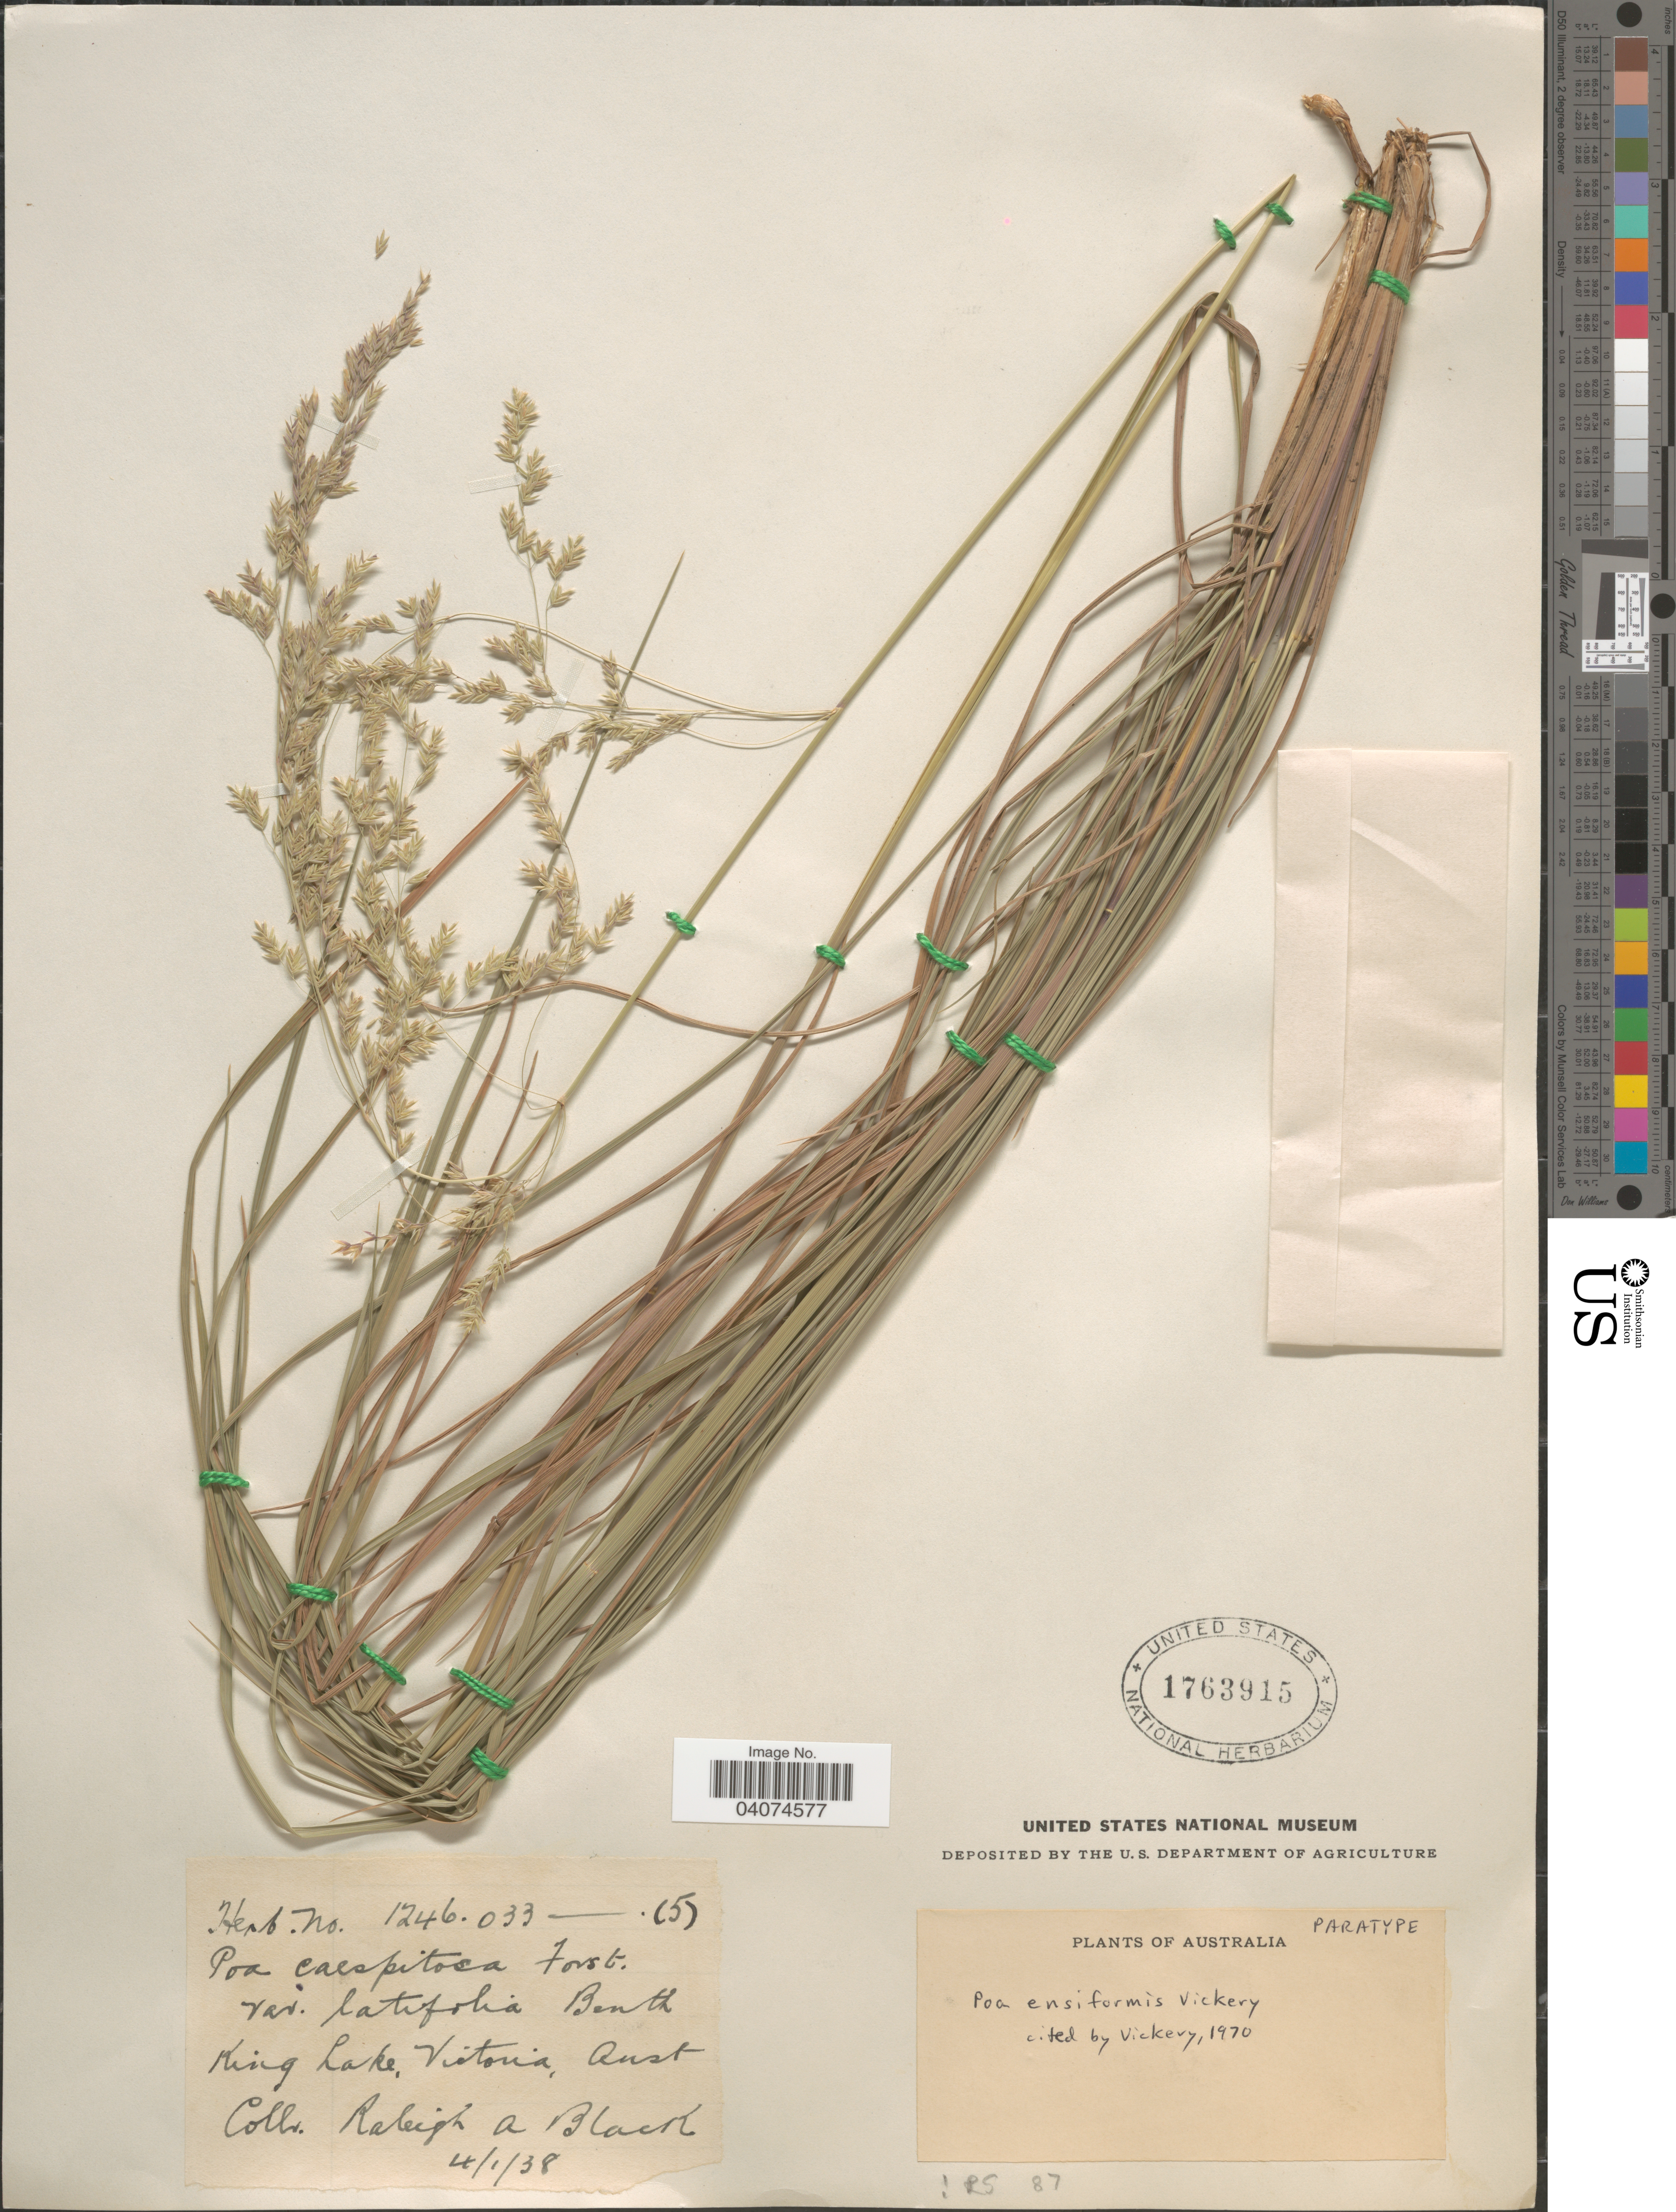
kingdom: Plantae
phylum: Tracheophyta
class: Liliopsida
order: Poales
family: Poaceae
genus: Poa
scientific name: Poa ensiformis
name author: Vickery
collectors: R. A. Black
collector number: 1246.033-(5)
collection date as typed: Transcribed d/m/y: 4/1/38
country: Australia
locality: King Lake, Victoria.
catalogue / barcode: US 1763915